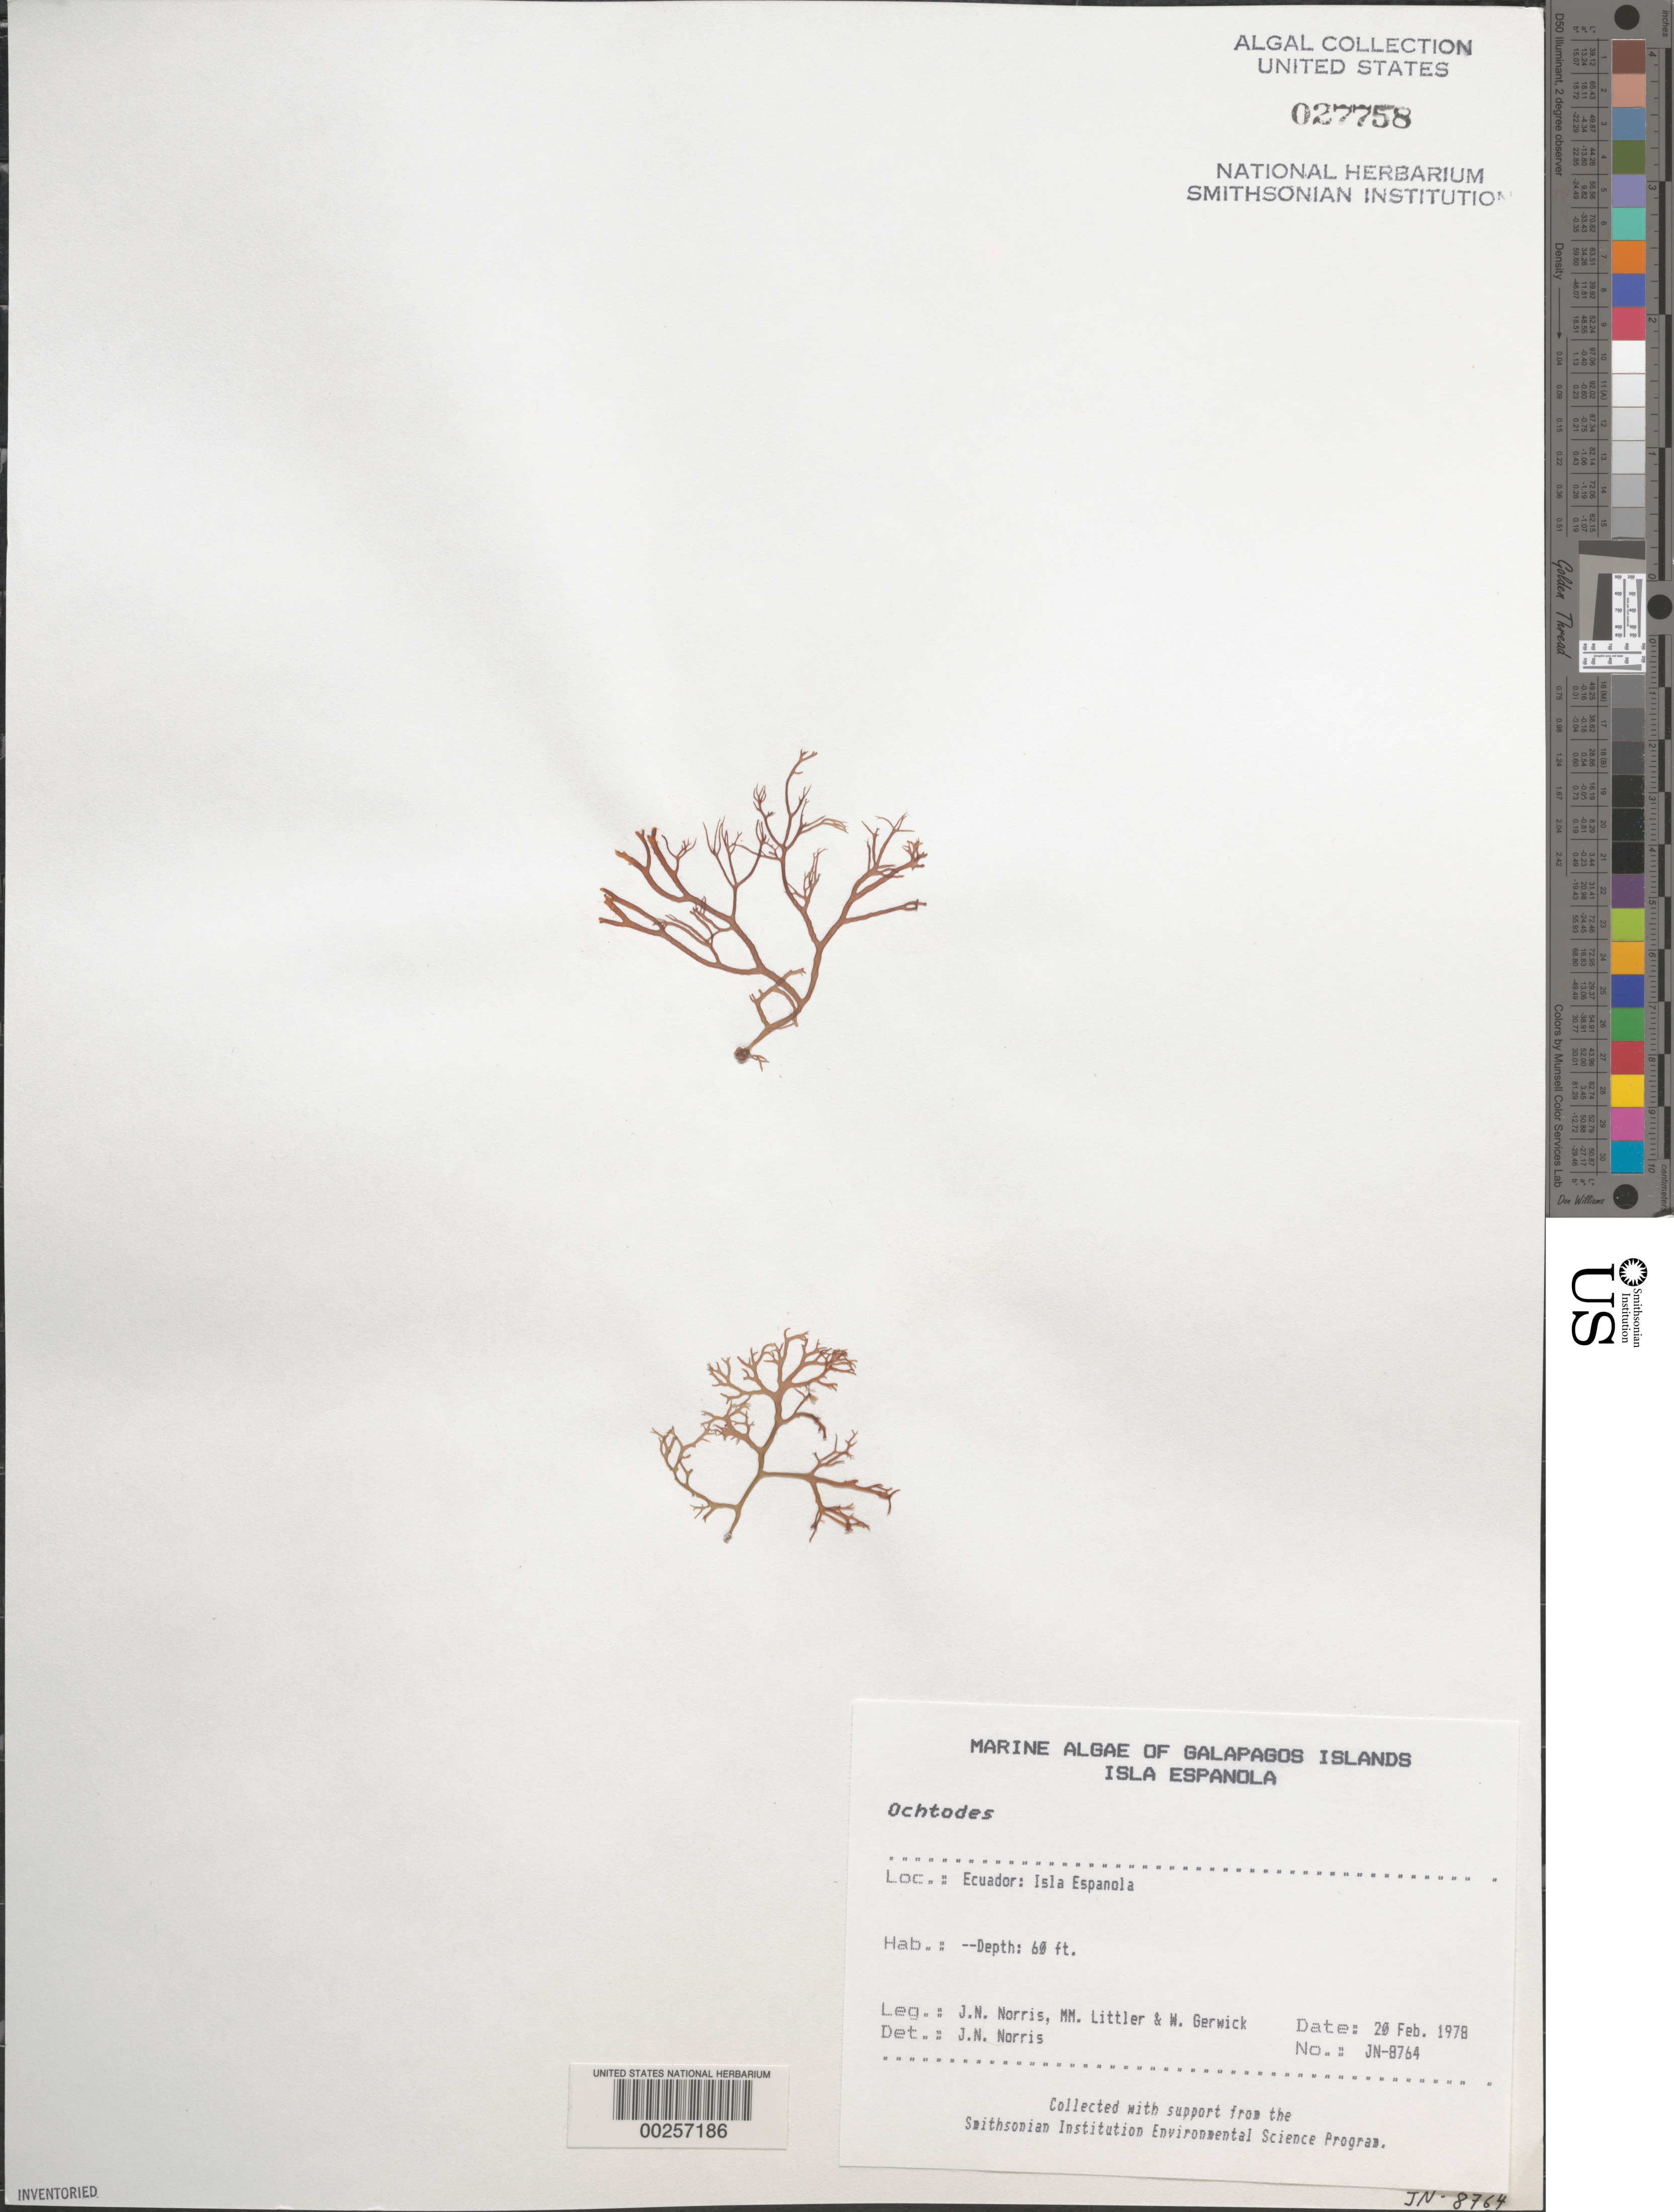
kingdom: Plantae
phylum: Rhodophyta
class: Florideophyceae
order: Gigartinales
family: Rhizophyllidaceae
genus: Ochtodes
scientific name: Ochtodes sp.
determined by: Norris, James N.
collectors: J. N. Norris, M. M. Littler & W. Gerwick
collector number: JN-8764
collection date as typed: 20 Feb 1978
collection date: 1978-02-20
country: Ecuador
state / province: Colón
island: Española [Hood]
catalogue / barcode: US 27758